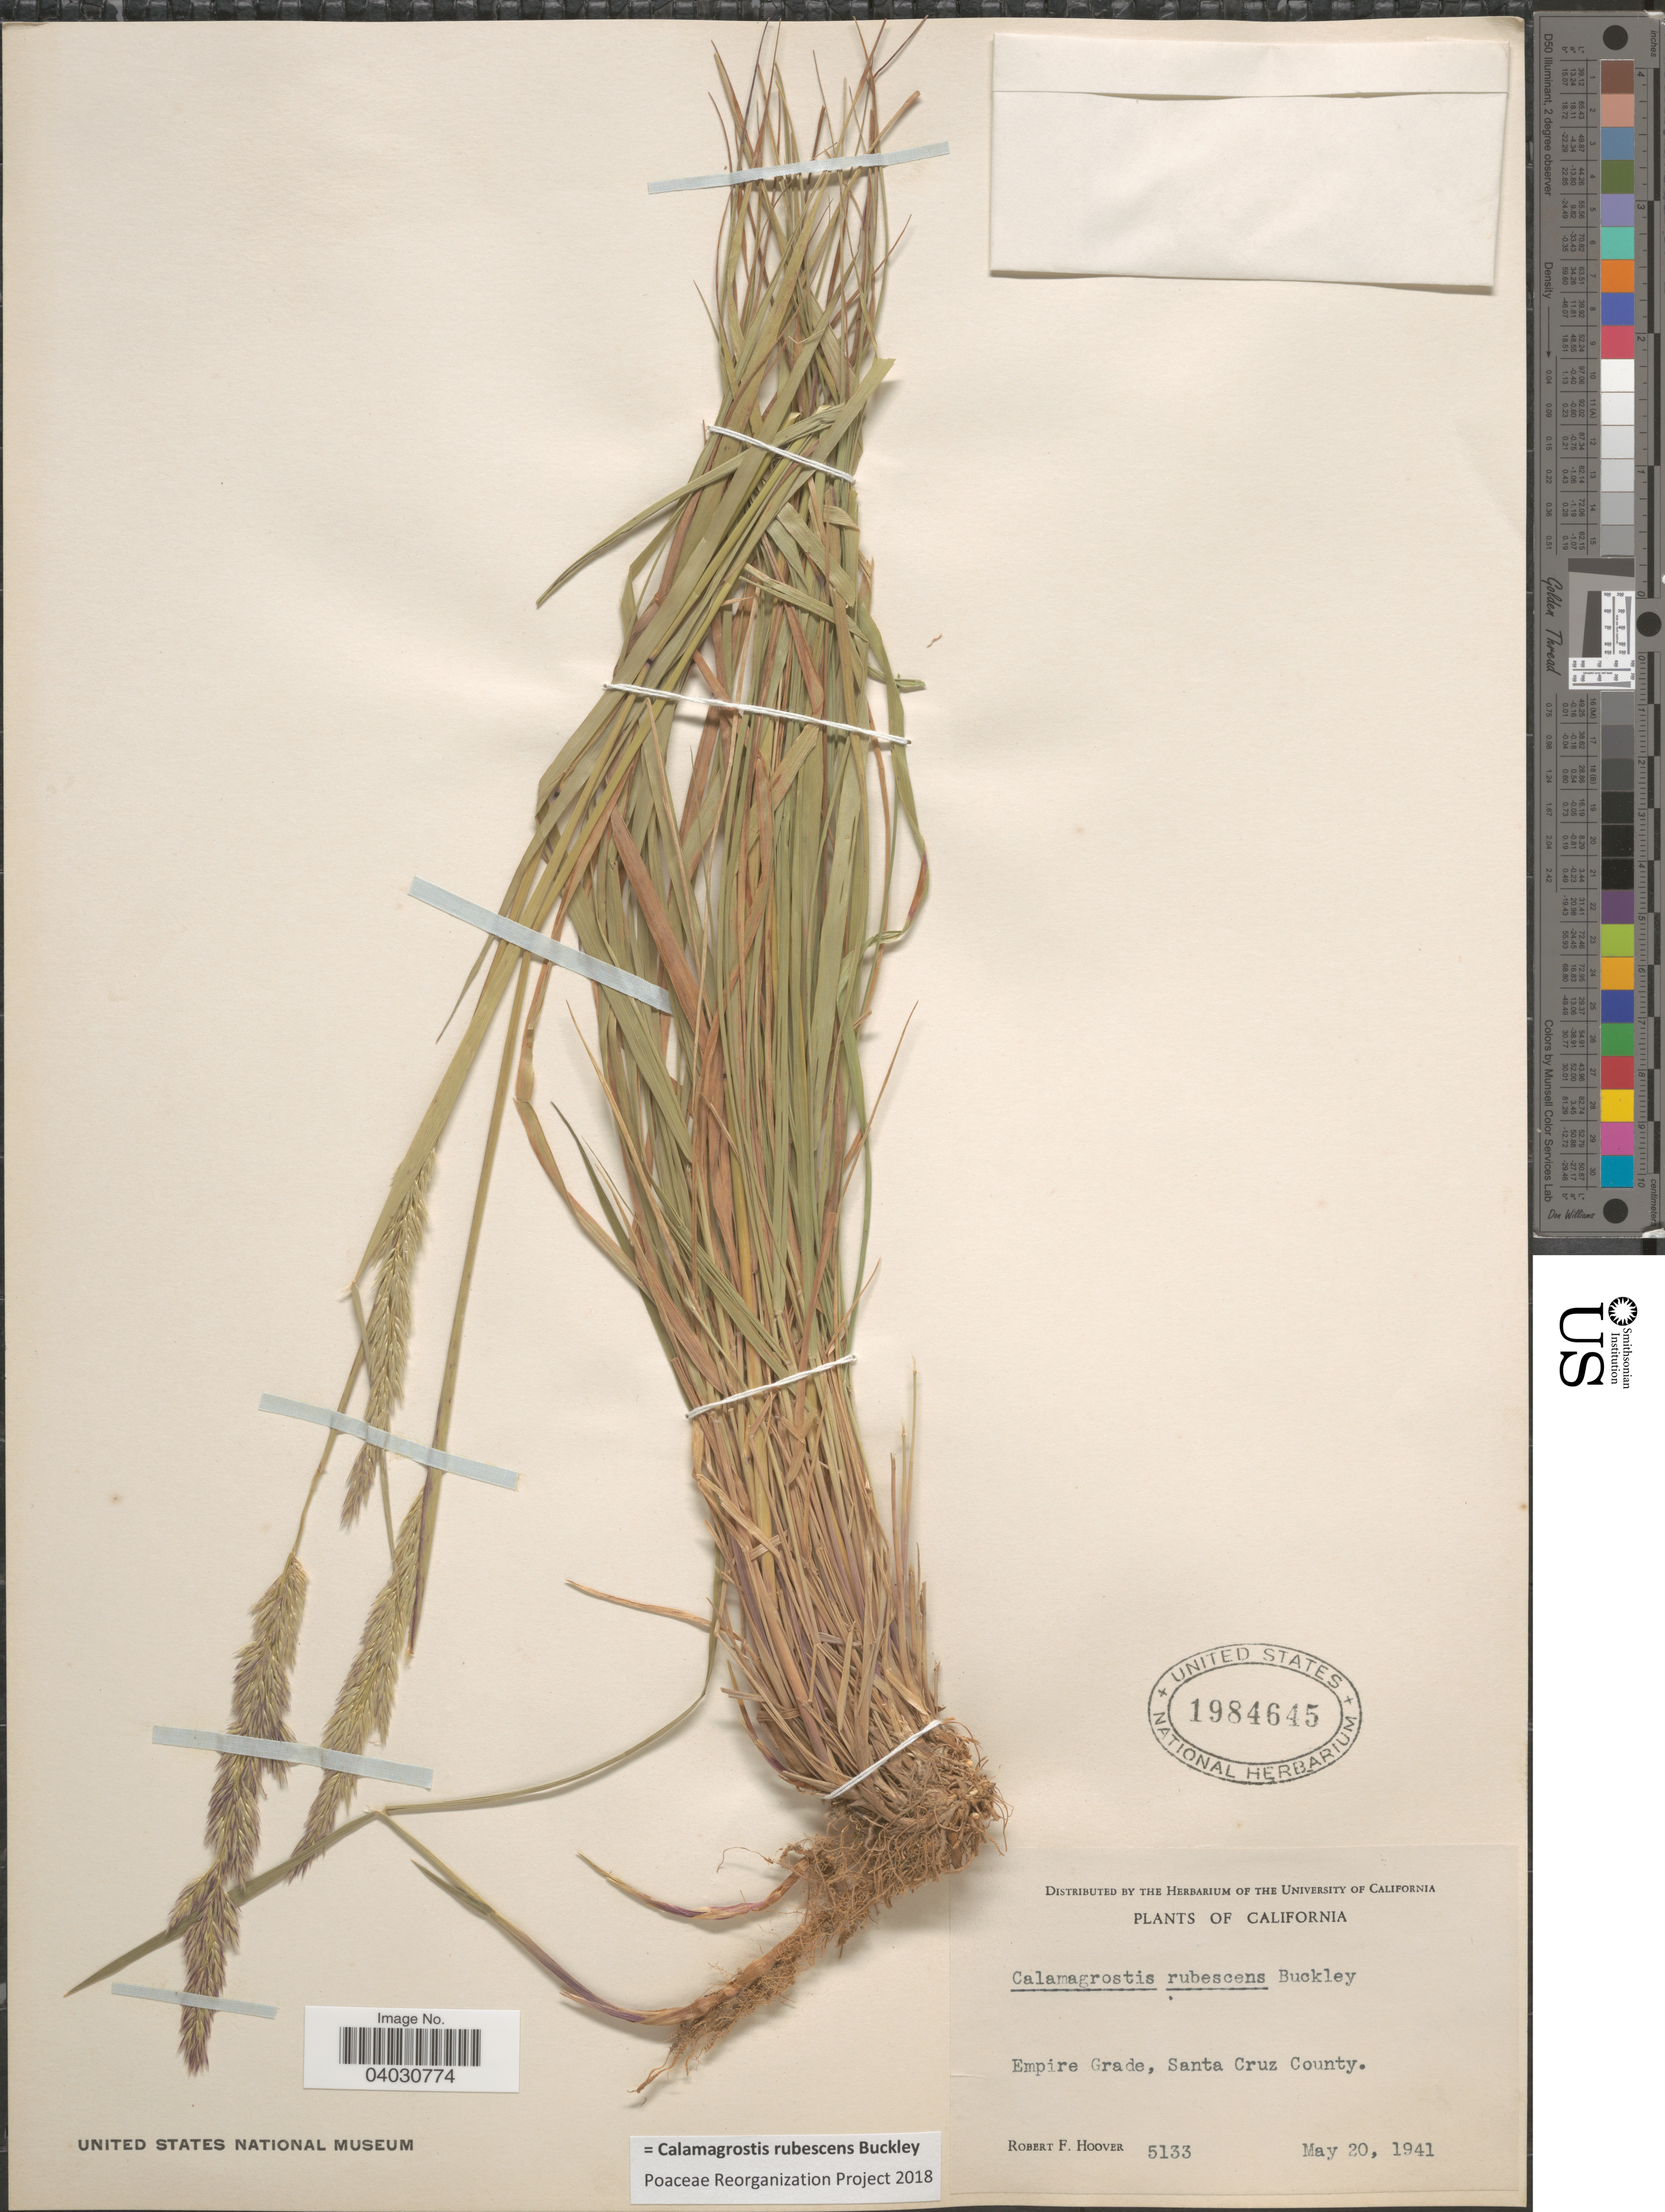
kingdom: Plantae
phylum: Tracheophyta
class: Liliopsida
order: Poales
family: Poaceae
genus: Calamagrostis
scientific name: Calamagrostis rubescens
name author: Buckley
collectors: R. F. Hoover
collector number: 5133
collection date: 1941-05-20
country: United States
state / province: California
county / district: Santa Cruz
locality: Empire Grade, Santa Cruz County.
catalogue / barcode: US 1984645